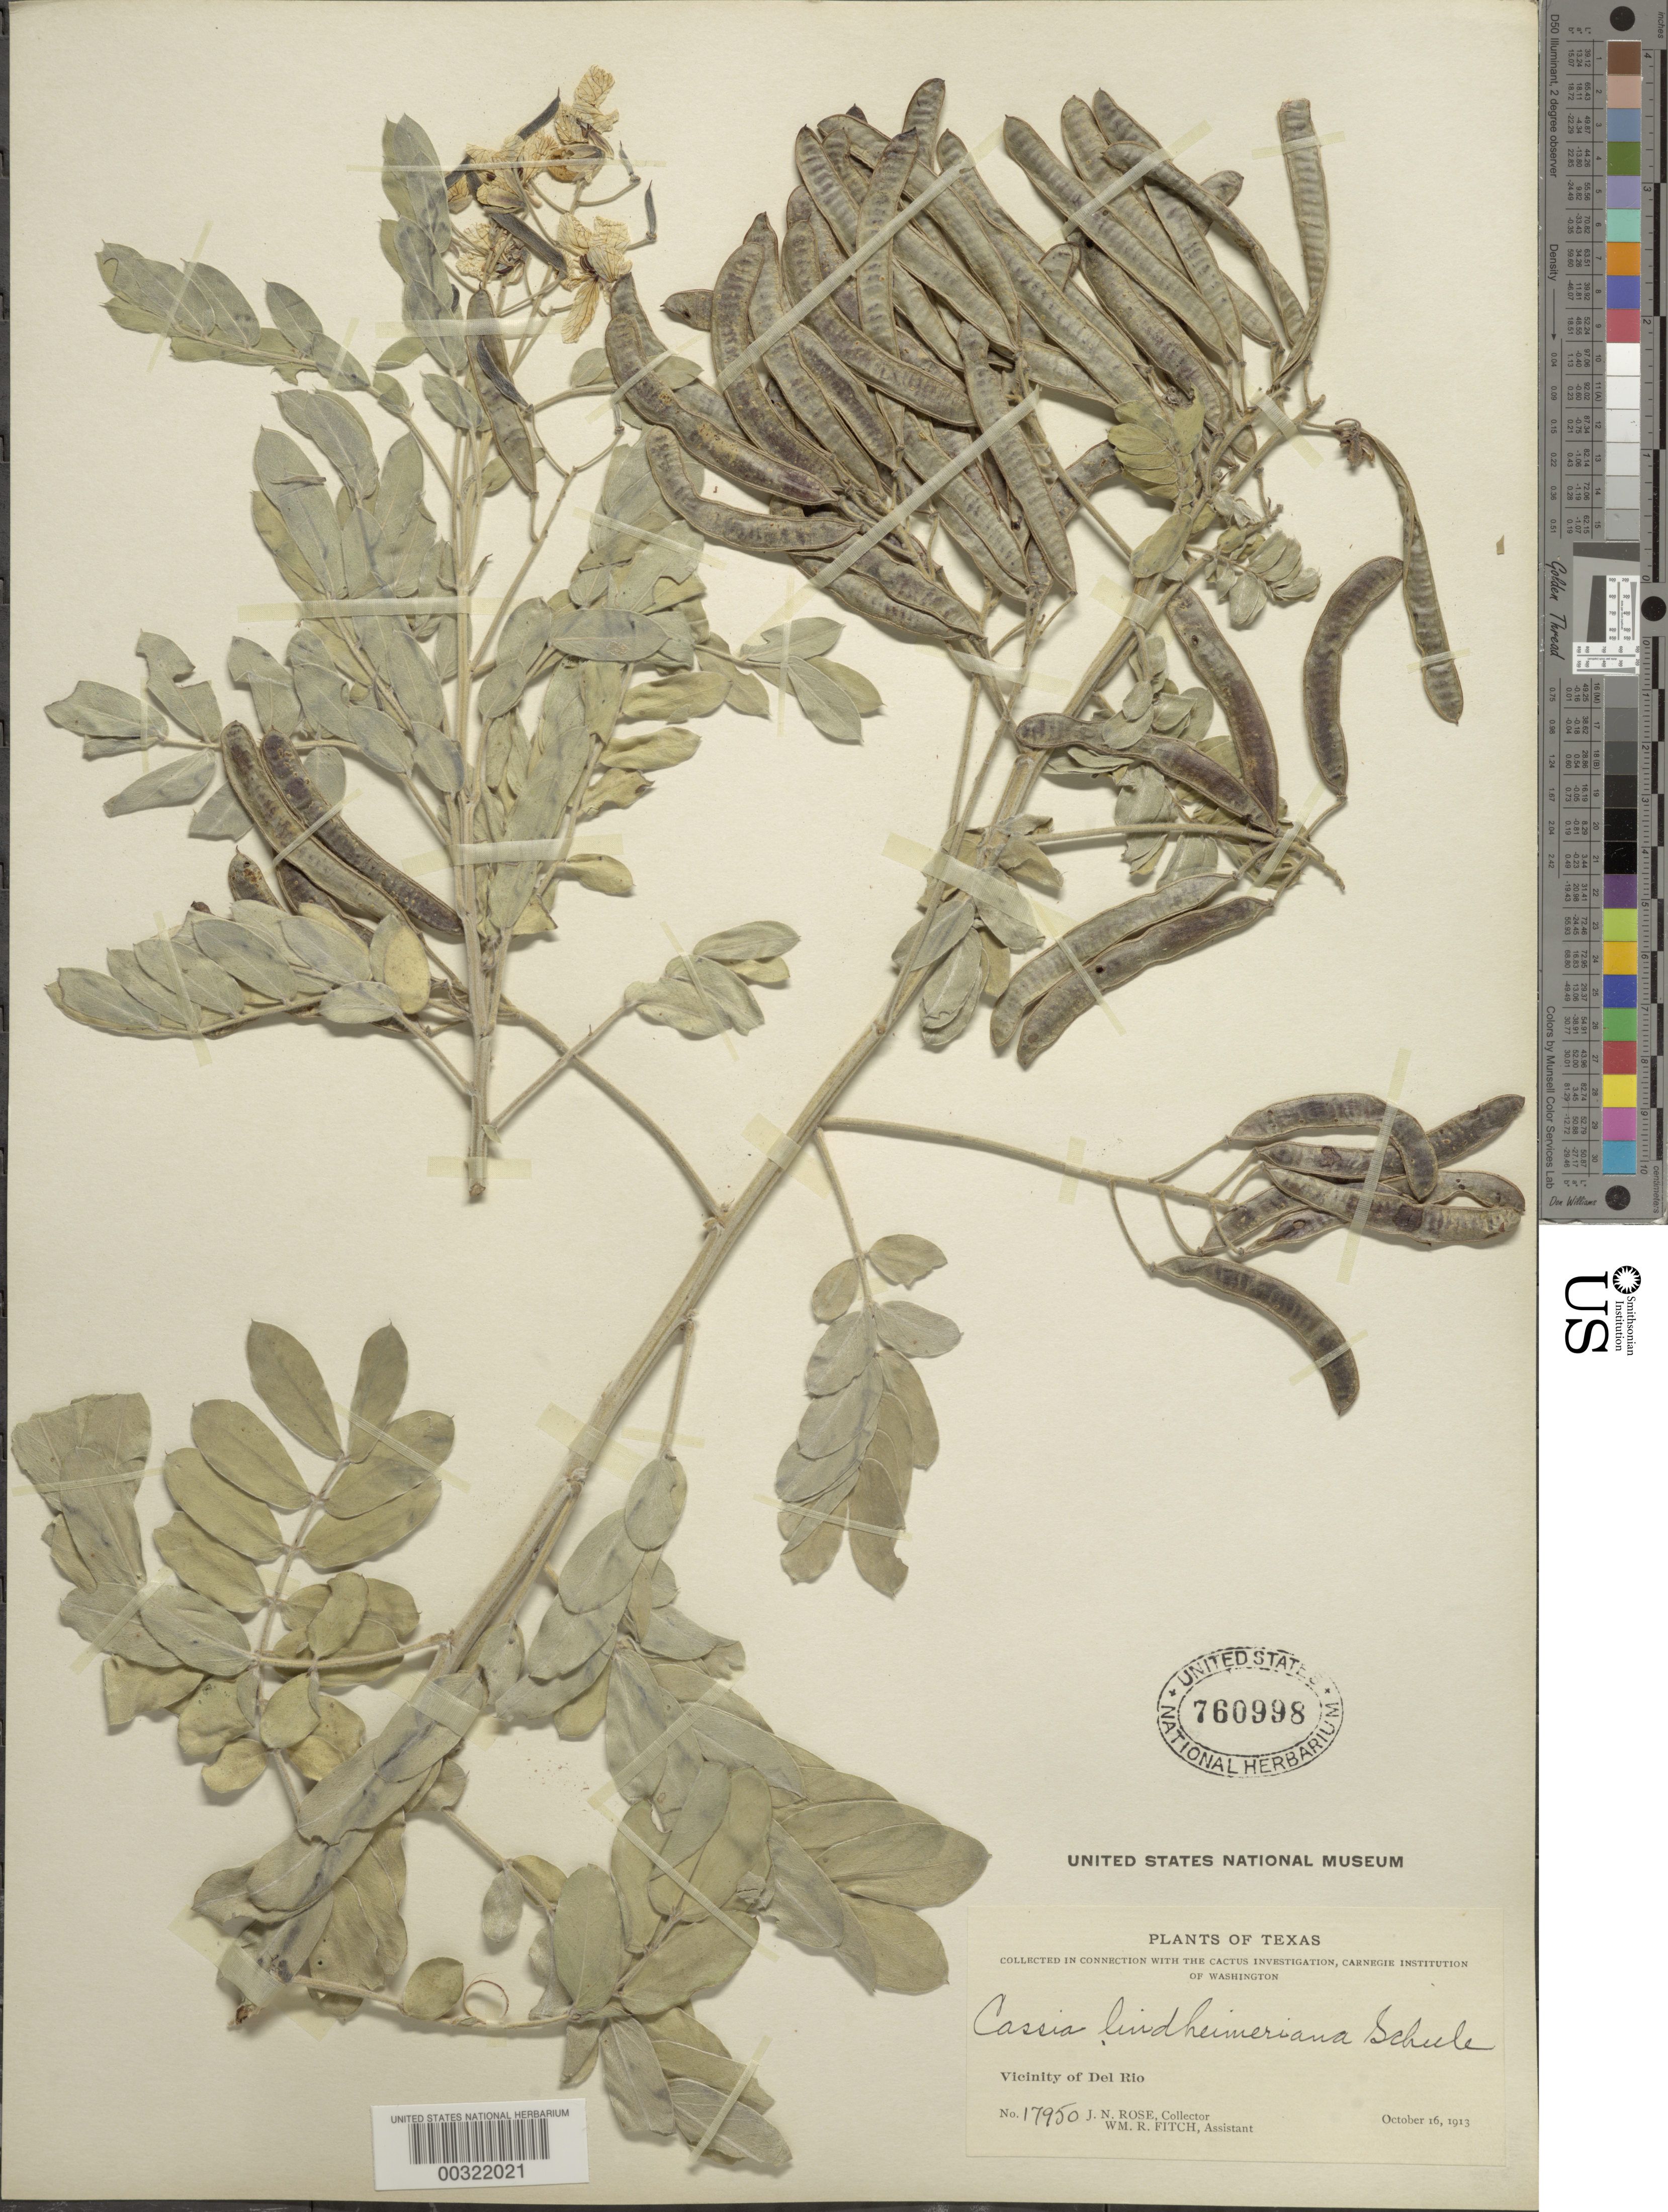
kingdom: Plantae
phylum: Tracheophyta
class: Magnoliopsida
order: Fabales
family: Fabaceae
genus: Senna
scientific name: Senna lindheimeriana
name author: (Scheele) H.S. Irwin & Barneby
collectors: J. N. Rose & W. R. Fitch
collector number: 17950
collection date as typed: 16 Oct 1913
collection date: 1913-10-16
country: United States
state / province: Texas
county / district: Val Verde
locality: Vicinity of del rio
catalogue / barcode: US 760998